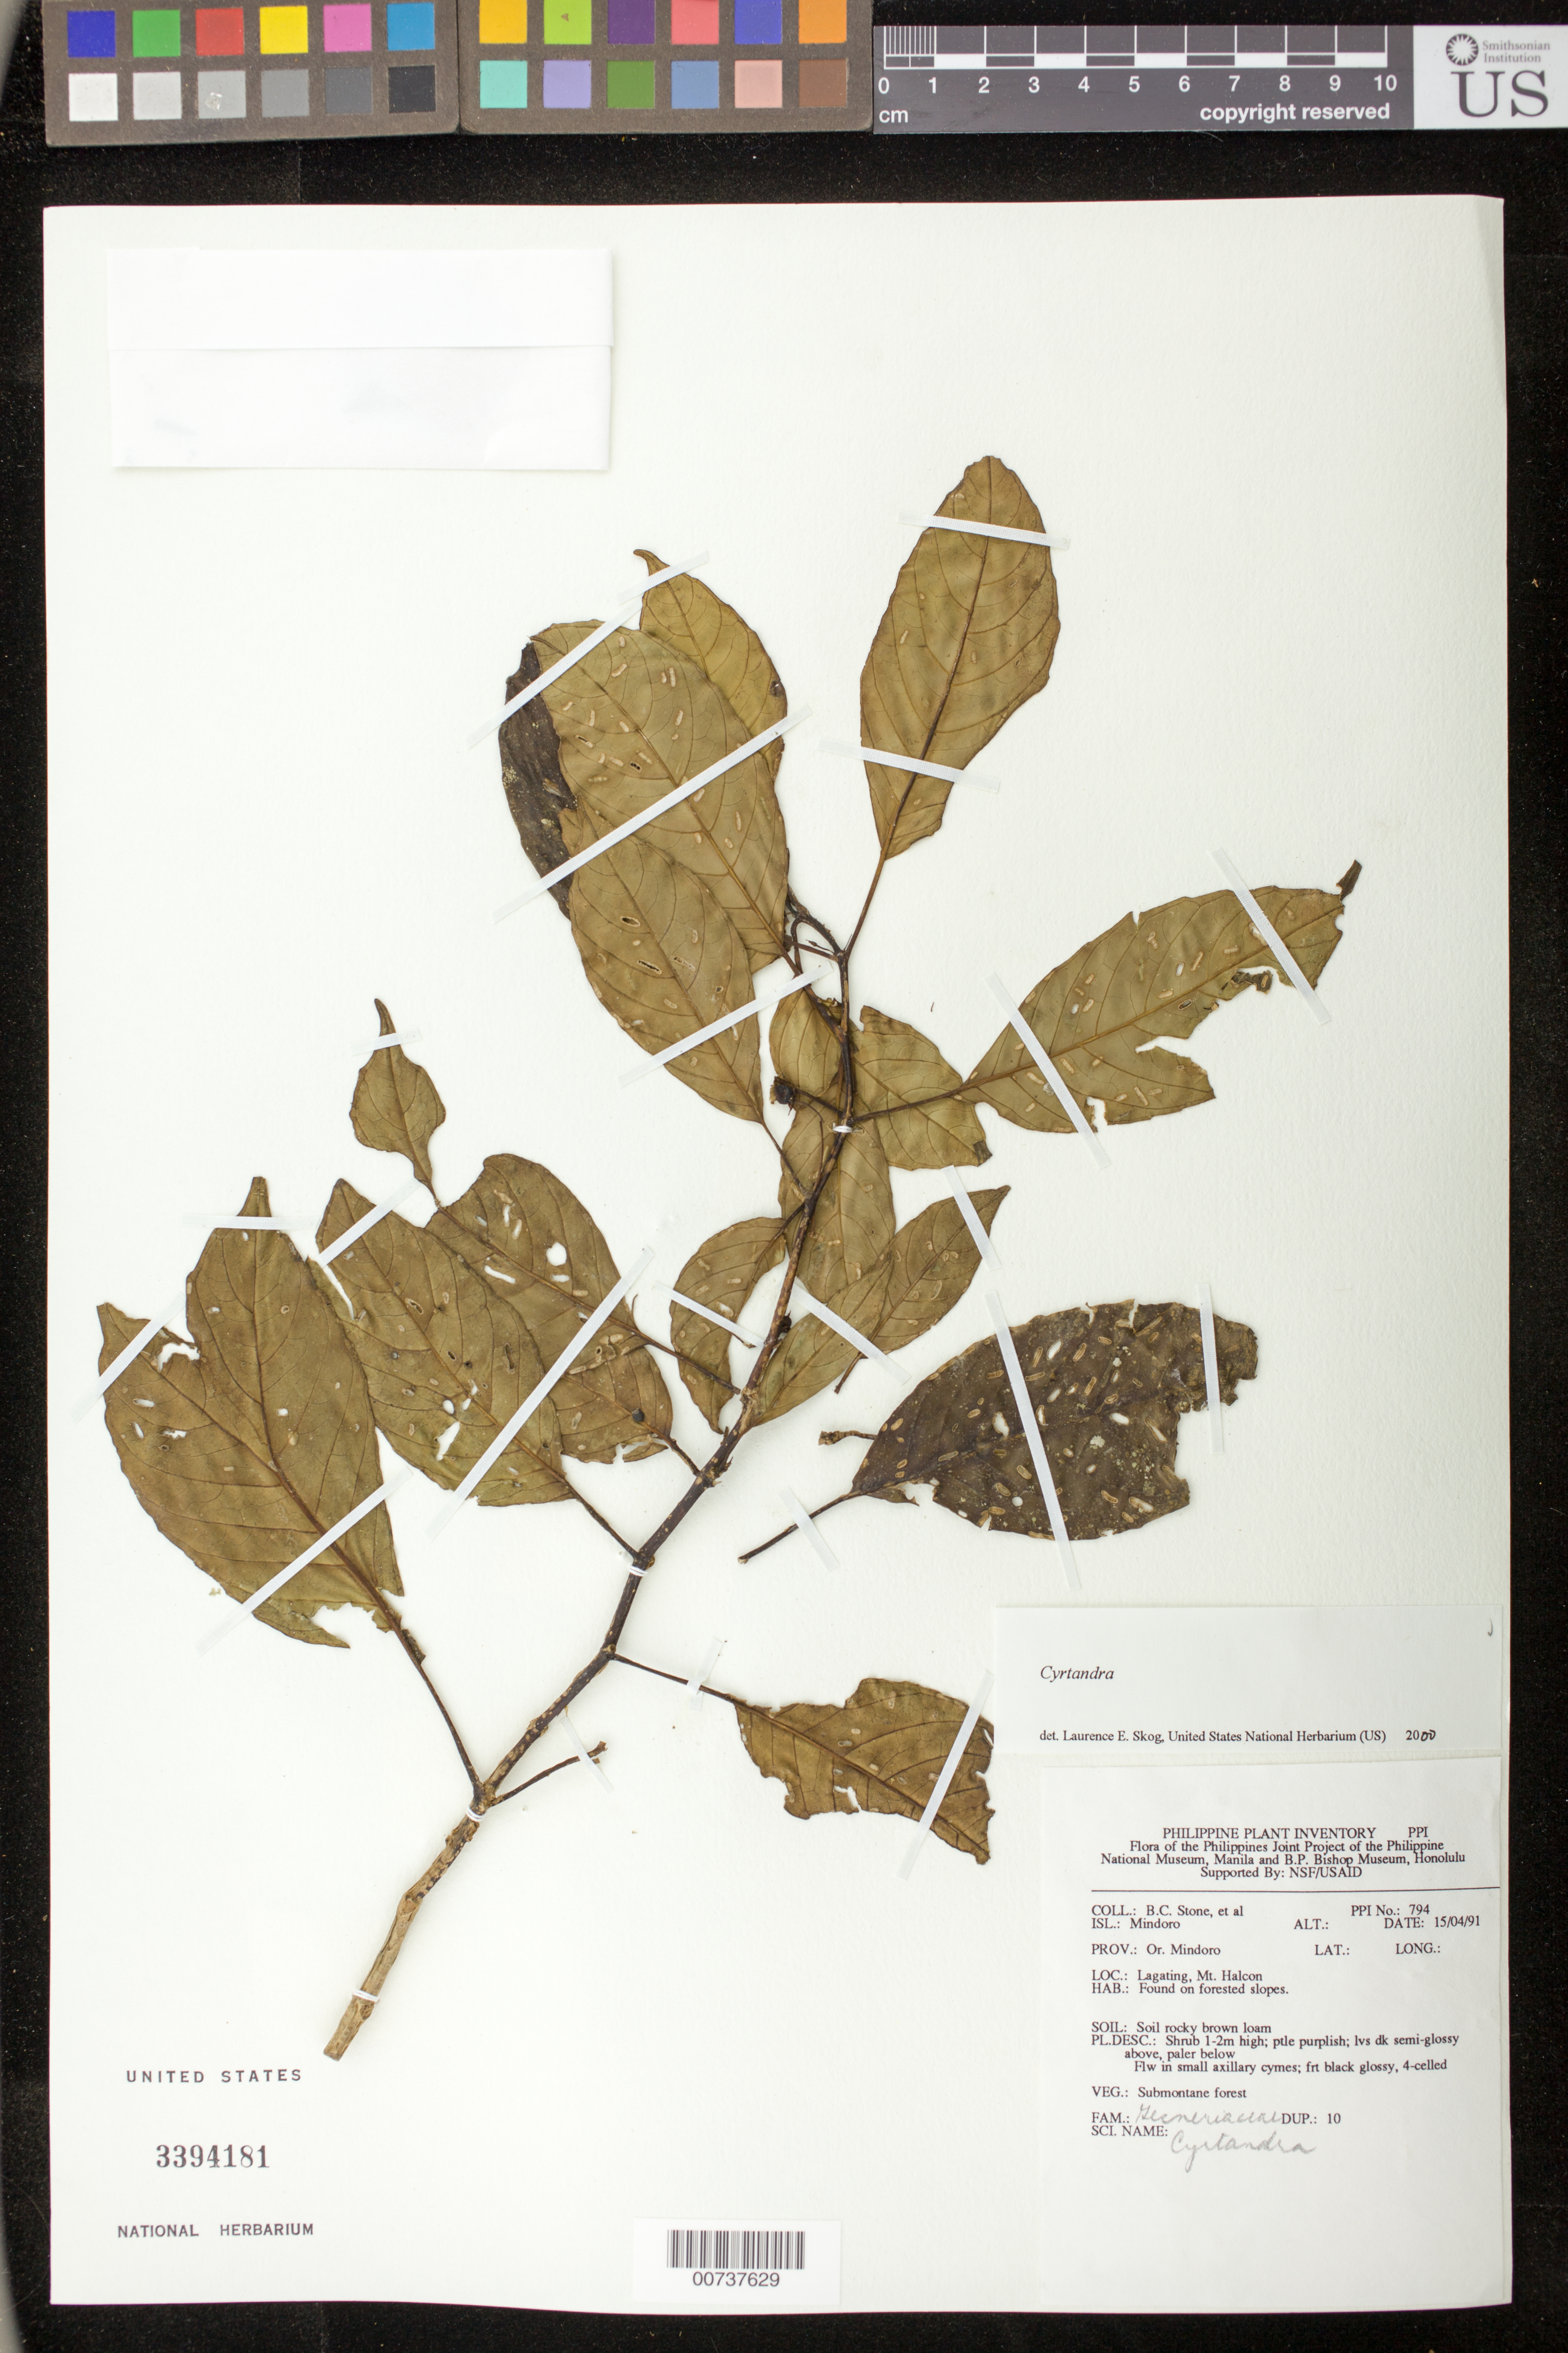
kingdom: Plantae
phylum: Tracheophyta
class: Magnoliopsida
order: Lamiales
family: Gesneriaceae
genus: Cyrtandra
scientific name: Cyrtandra sp.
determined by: Skog, Laurence E.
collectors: B. C. Stone & et al.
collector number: PPI no. 794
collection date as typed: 15 Apr 1991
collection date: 1991-04-15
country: Philippines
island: Mindoro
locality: Prov. Or. Mindoro; Lagating, Mt. Halcon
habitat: Submontane forest; soil rocky brown loam; found on forested slopes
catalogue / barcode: US 3394181